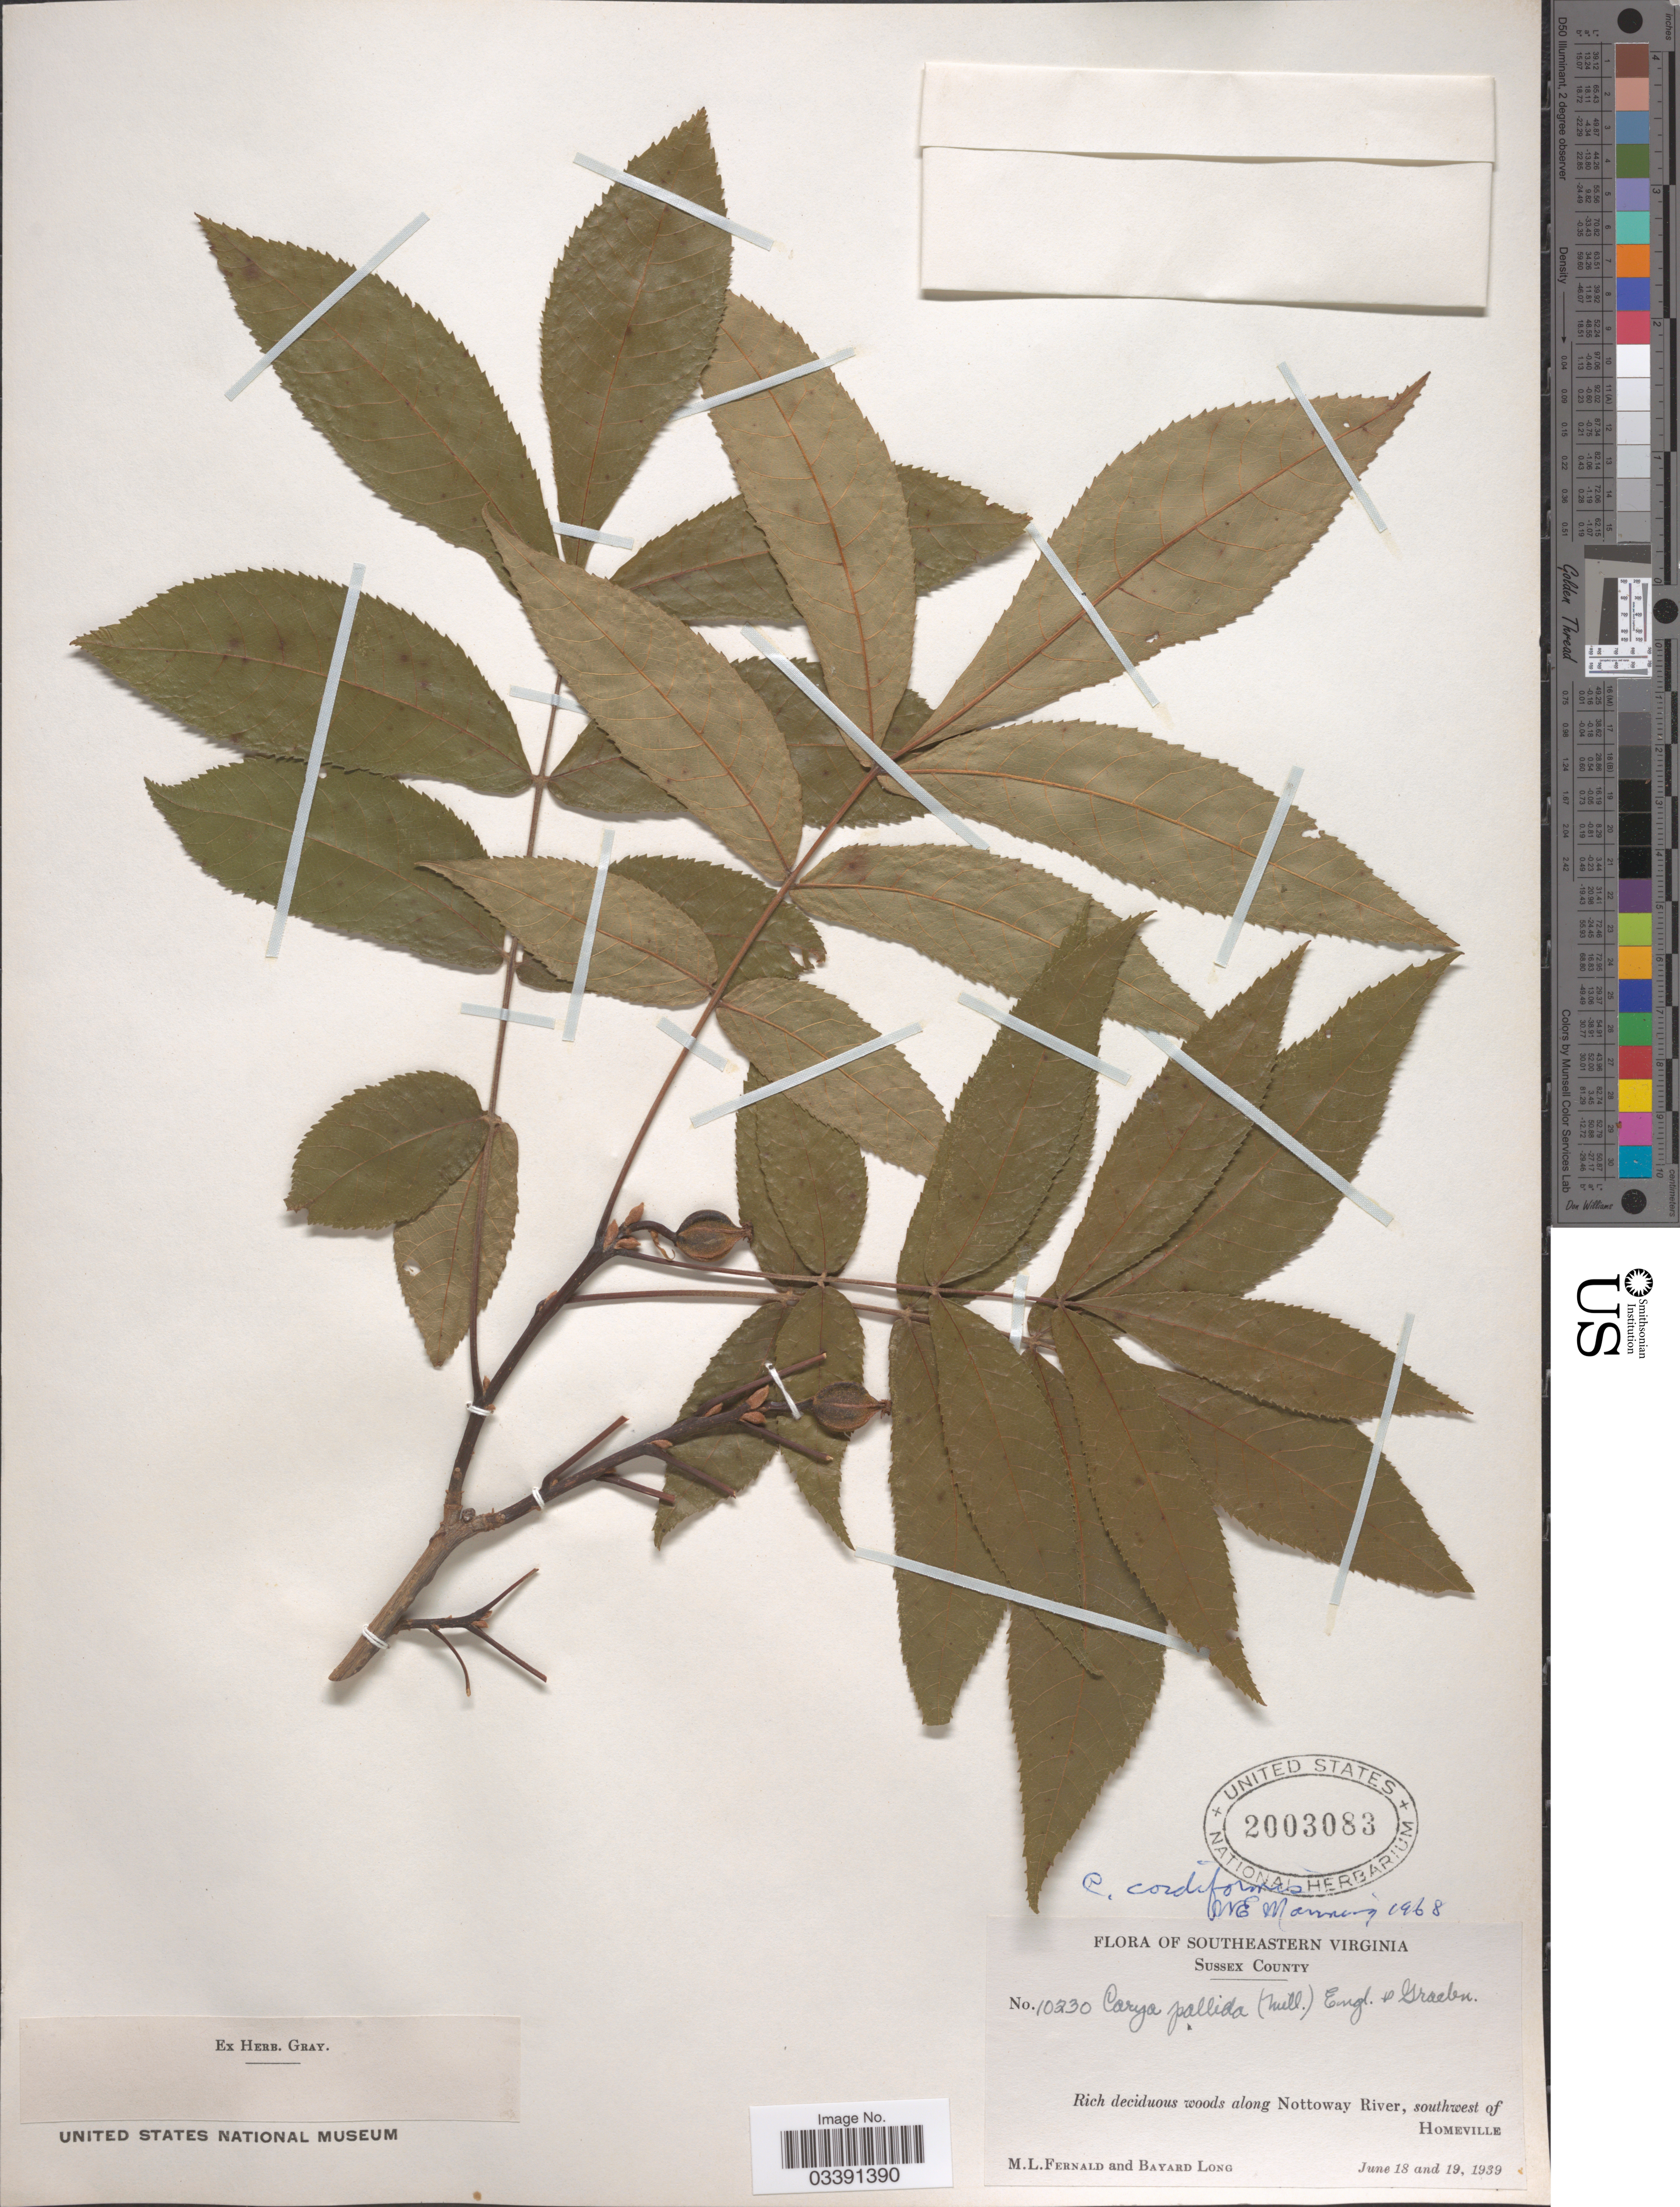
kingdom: Plantae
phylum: Tracheophyta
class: Magnoliopsida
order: Fagales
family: Juglandaceae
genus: Carya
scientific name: Carya cordiformis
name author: (Wangenh.) K. Koch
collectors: M. L. Fernald & B. Long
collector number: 10230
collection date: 1939-06-18/1939-06-19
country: United States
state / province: Virginia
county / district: Sussex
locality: Southeastern Virginia. Sussex County. Rich deciduous woods along Nottoway River, southwest of Homeville.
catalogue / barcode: US 2003083